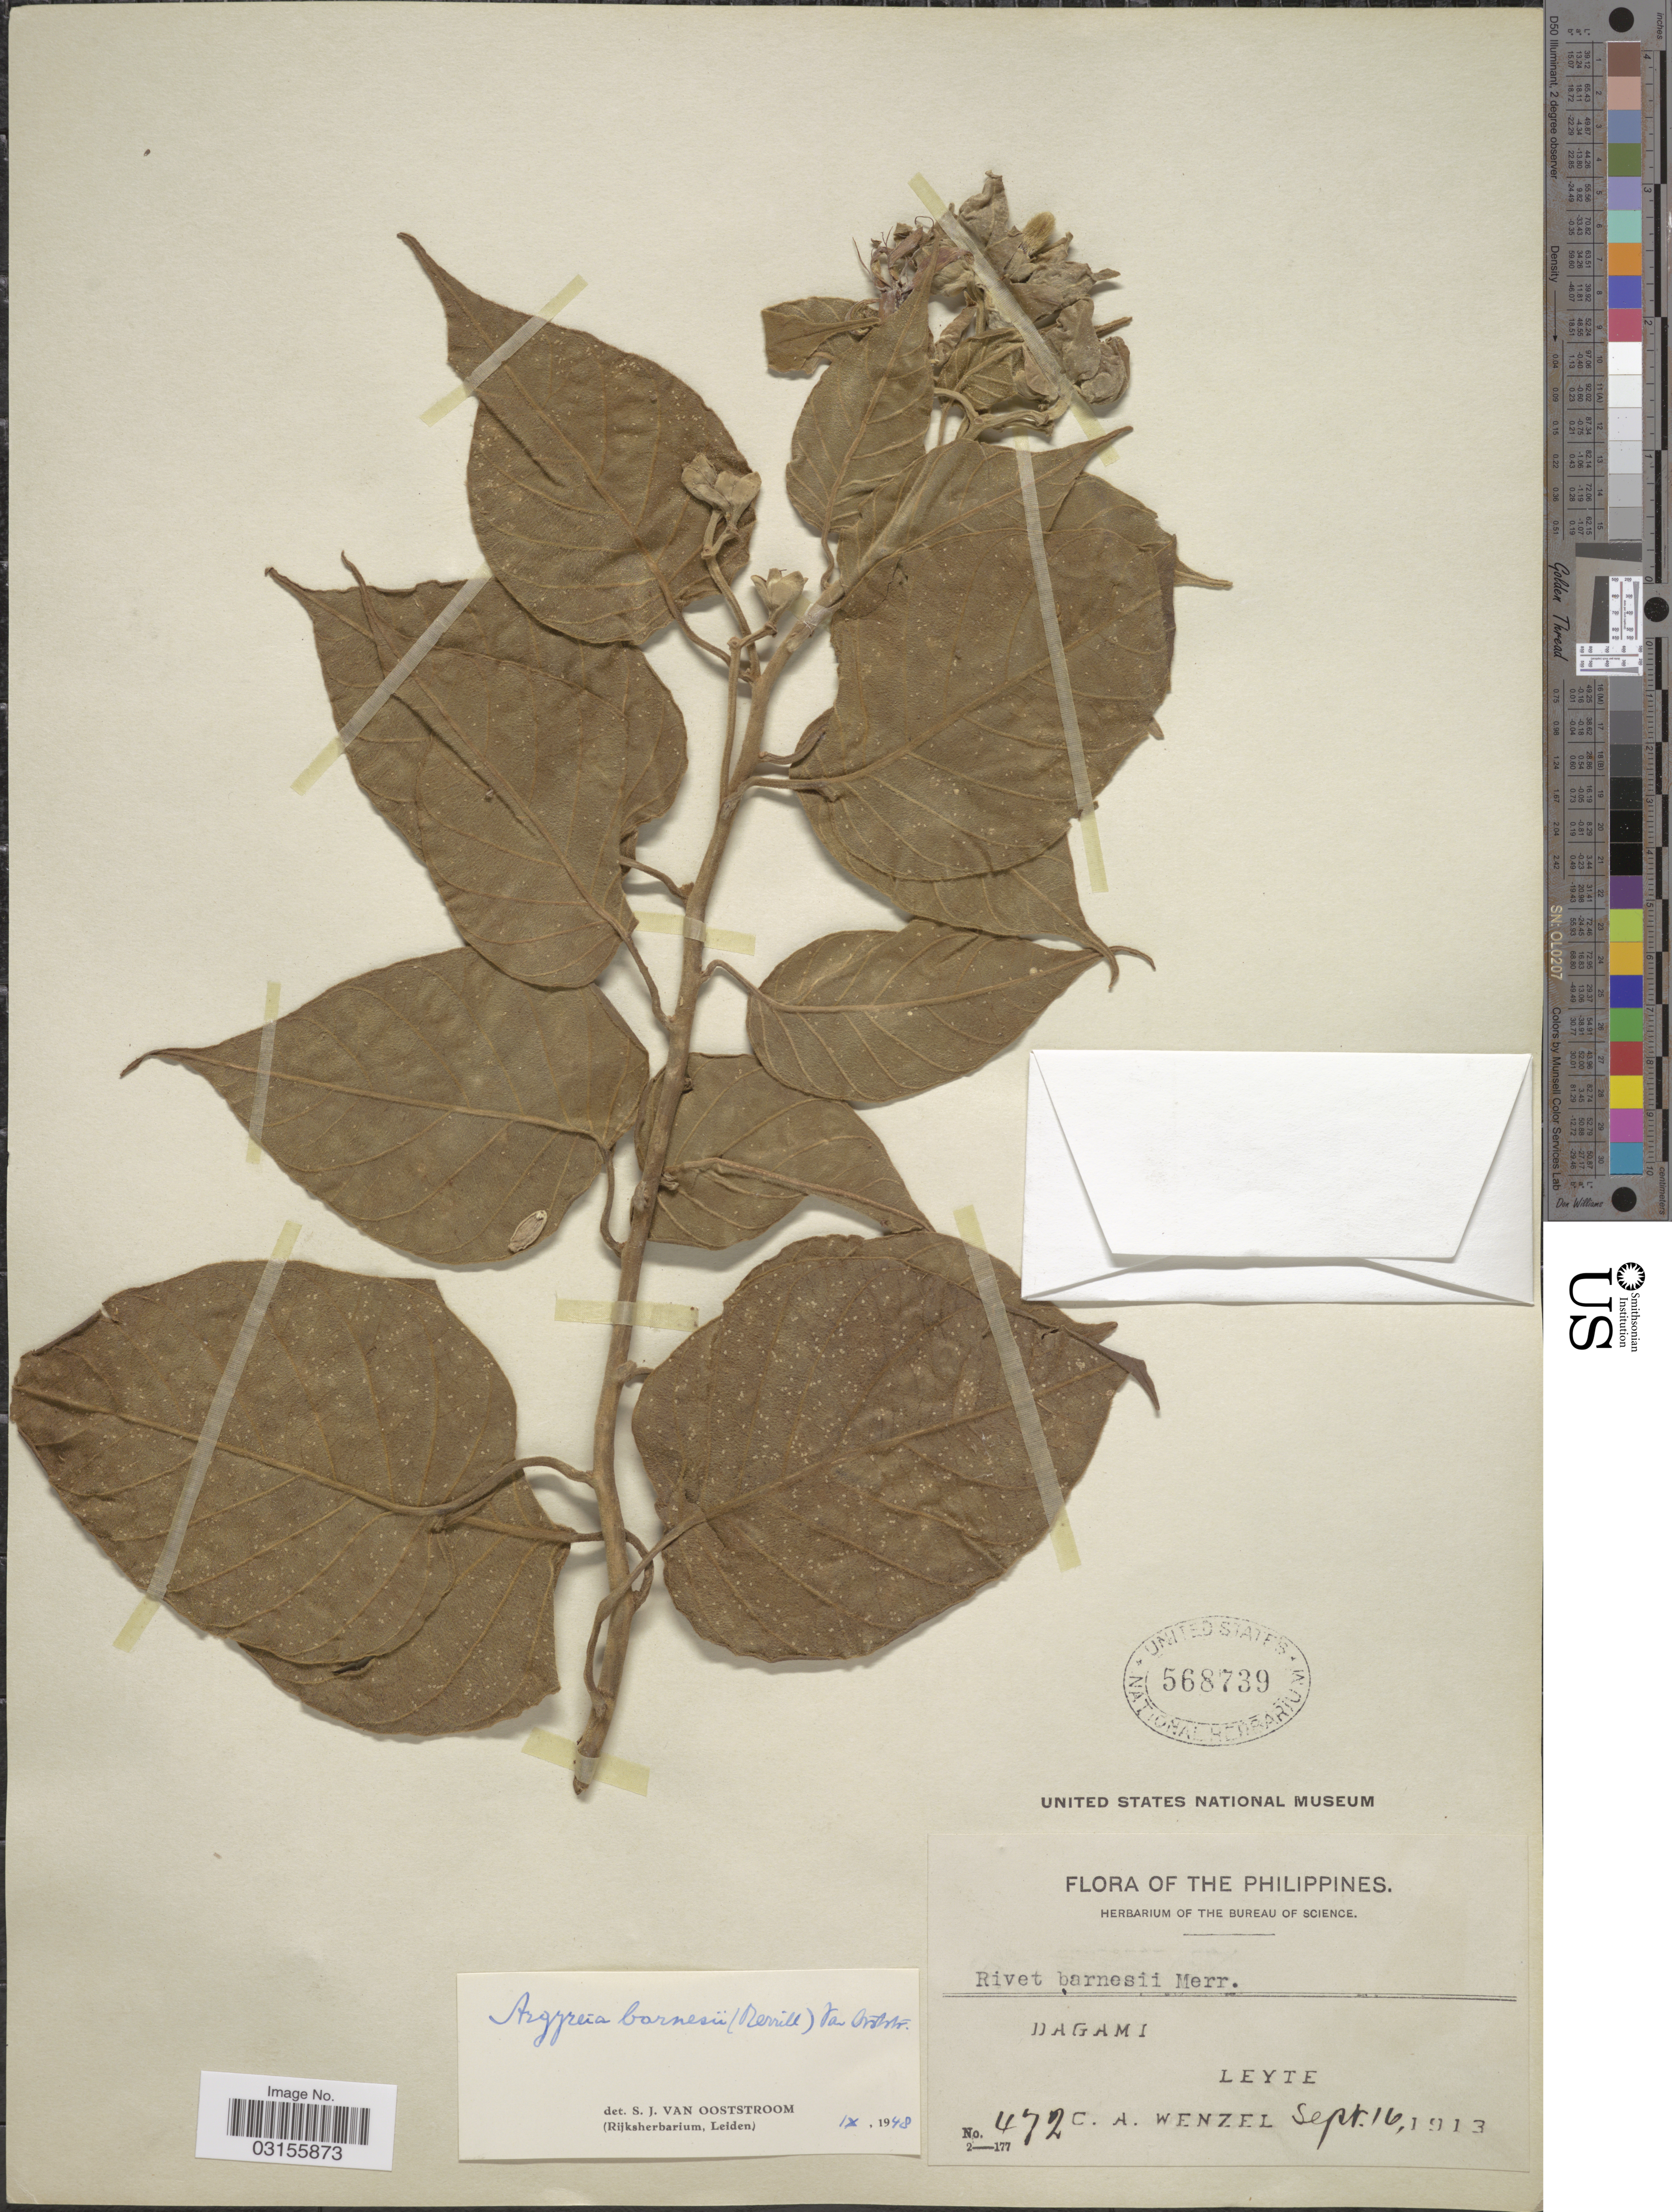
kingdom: Plantae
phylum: Tracheophyta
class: Magnoliopsida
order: Solanales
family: Convolvulaceae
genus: Argyreia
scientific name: Argyreia barnesii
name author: Ooststr.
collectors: C. Wenzel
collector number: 472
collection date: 1913-09-16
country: Philippines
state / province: Eastern Visayas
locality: Dagami, Leyte.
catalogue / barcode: US 568739